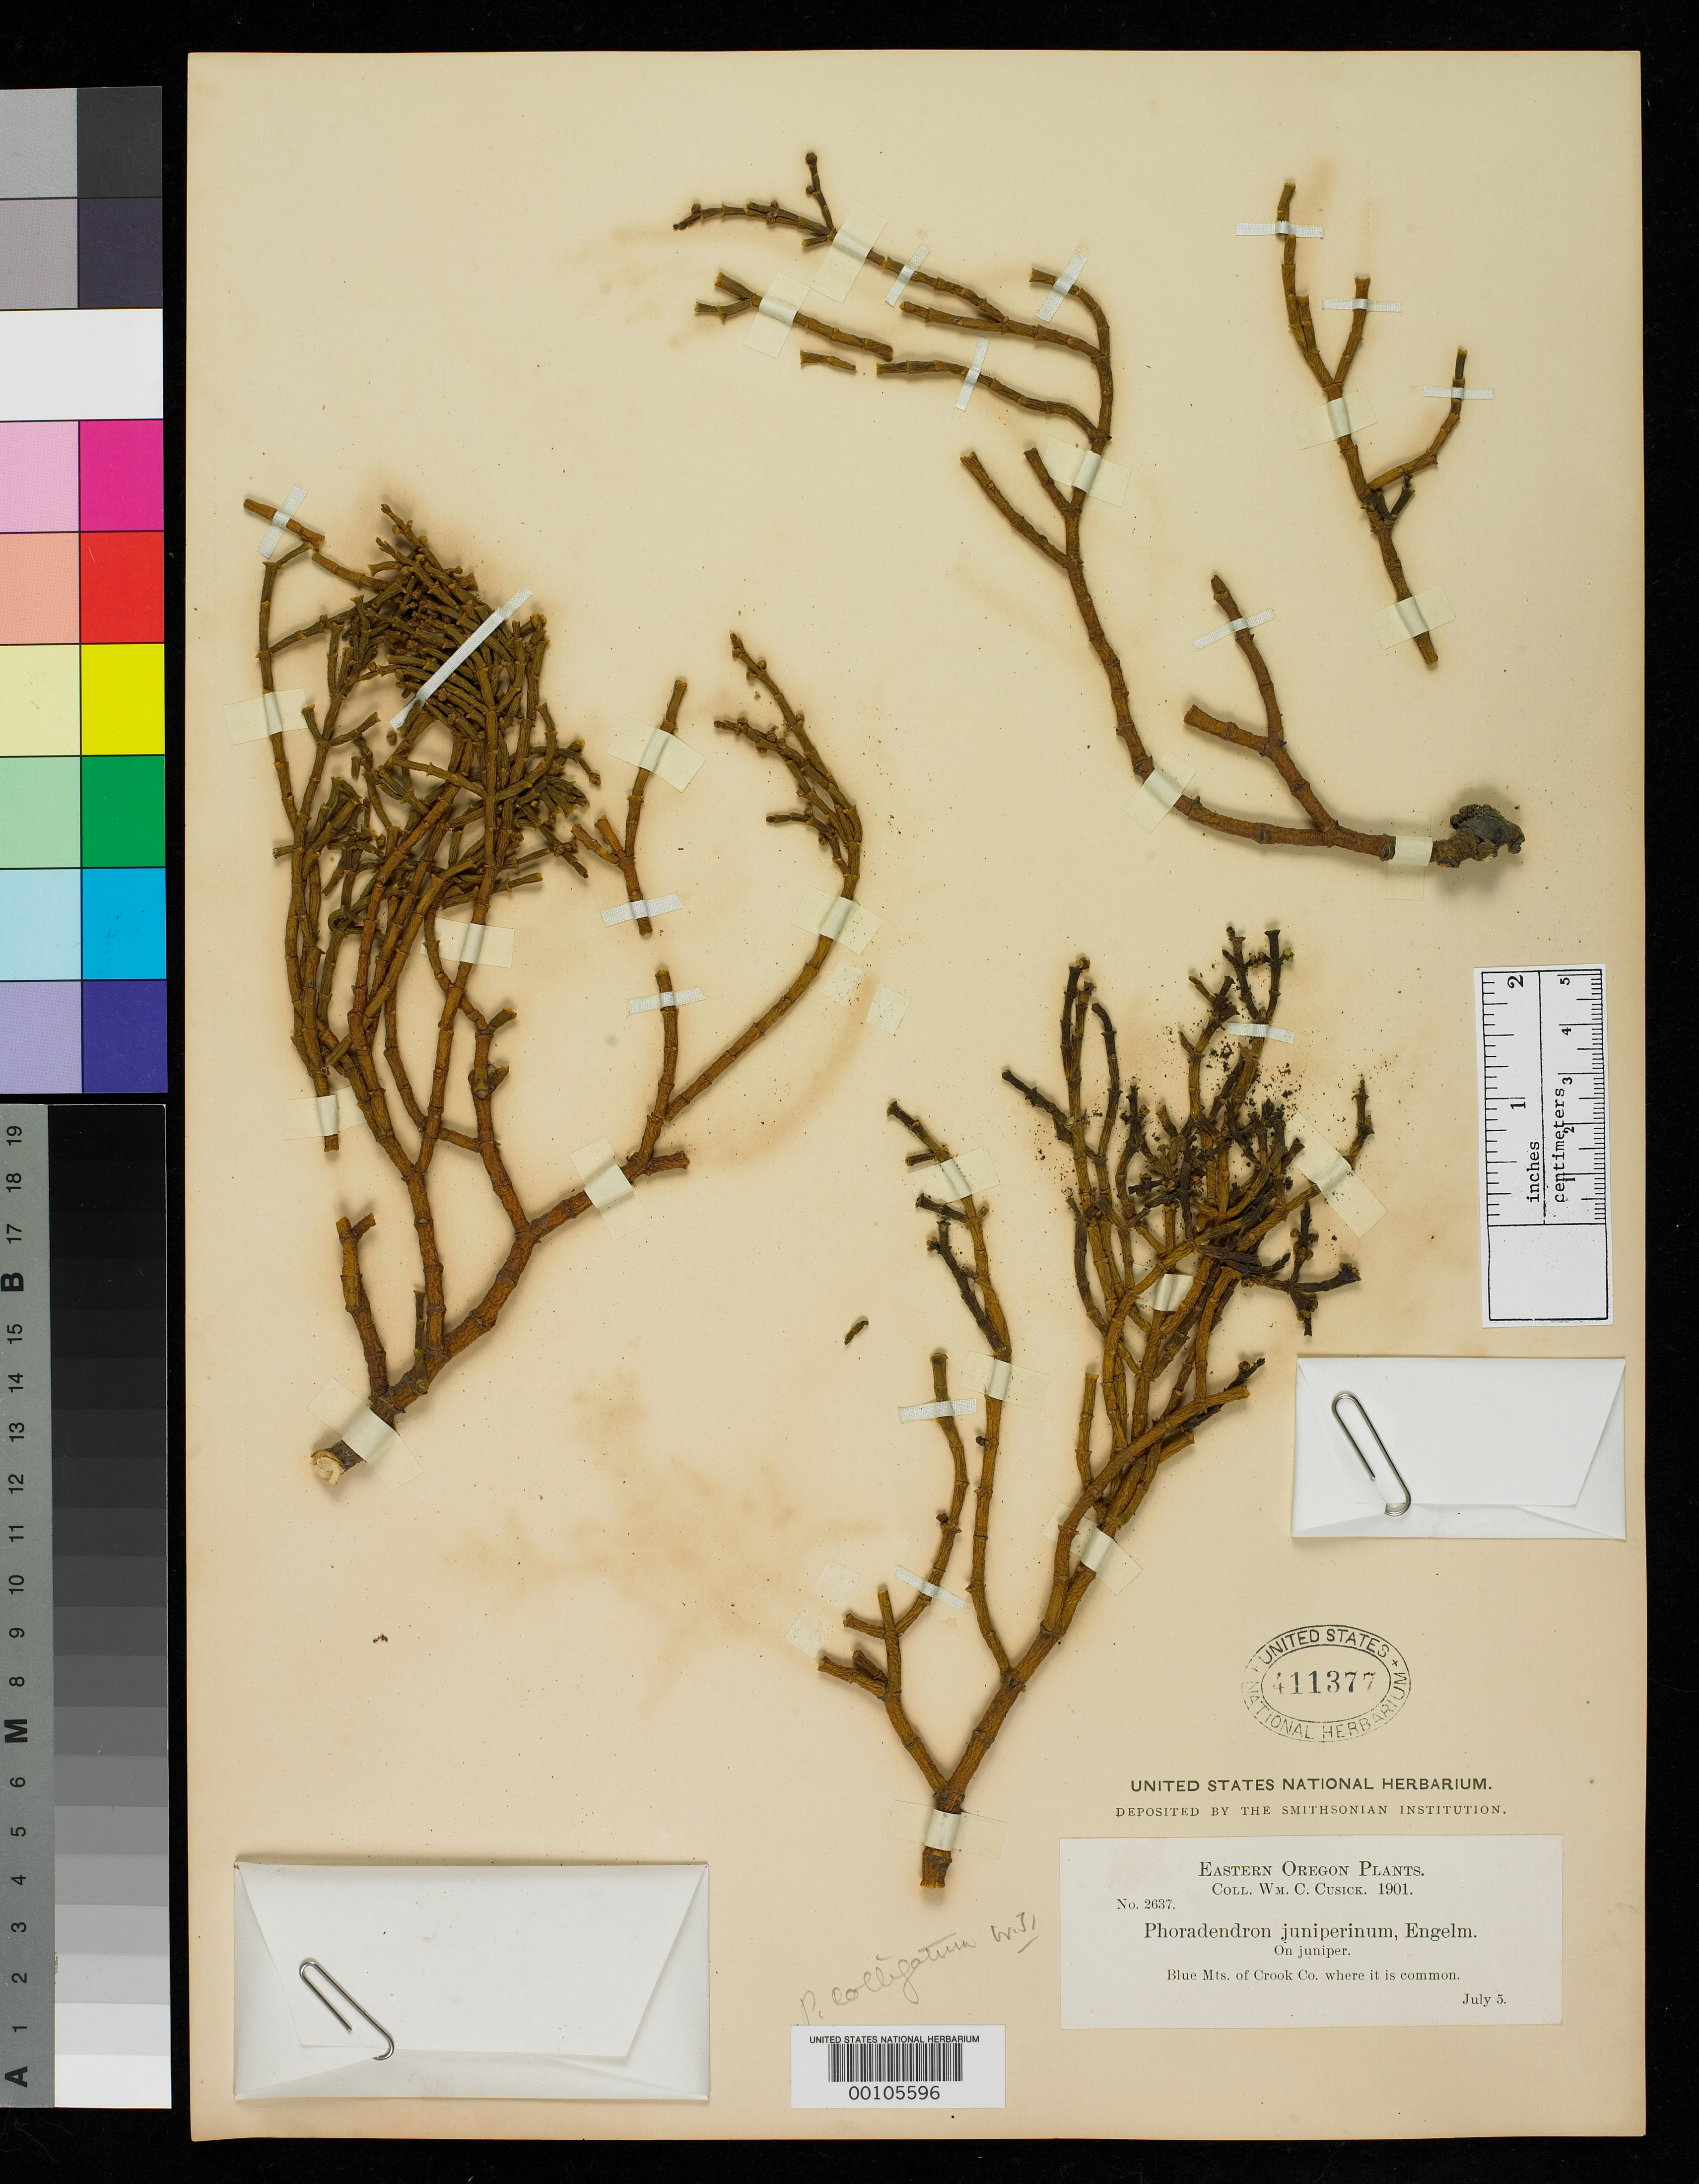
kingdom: Plantae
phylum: Tracheophyta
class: Magnoliopsida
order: Santalales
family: Viscaceae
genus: Phoradendron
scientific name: Phoradendron ligatum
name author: Trel.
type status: Isotype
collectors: W. C. Cusick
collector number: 2637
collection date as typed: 05 Jul 1901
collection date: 1901-07-05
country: United States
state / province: Oregon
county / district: Crook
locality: Blue Mts.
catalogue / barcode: US 411377